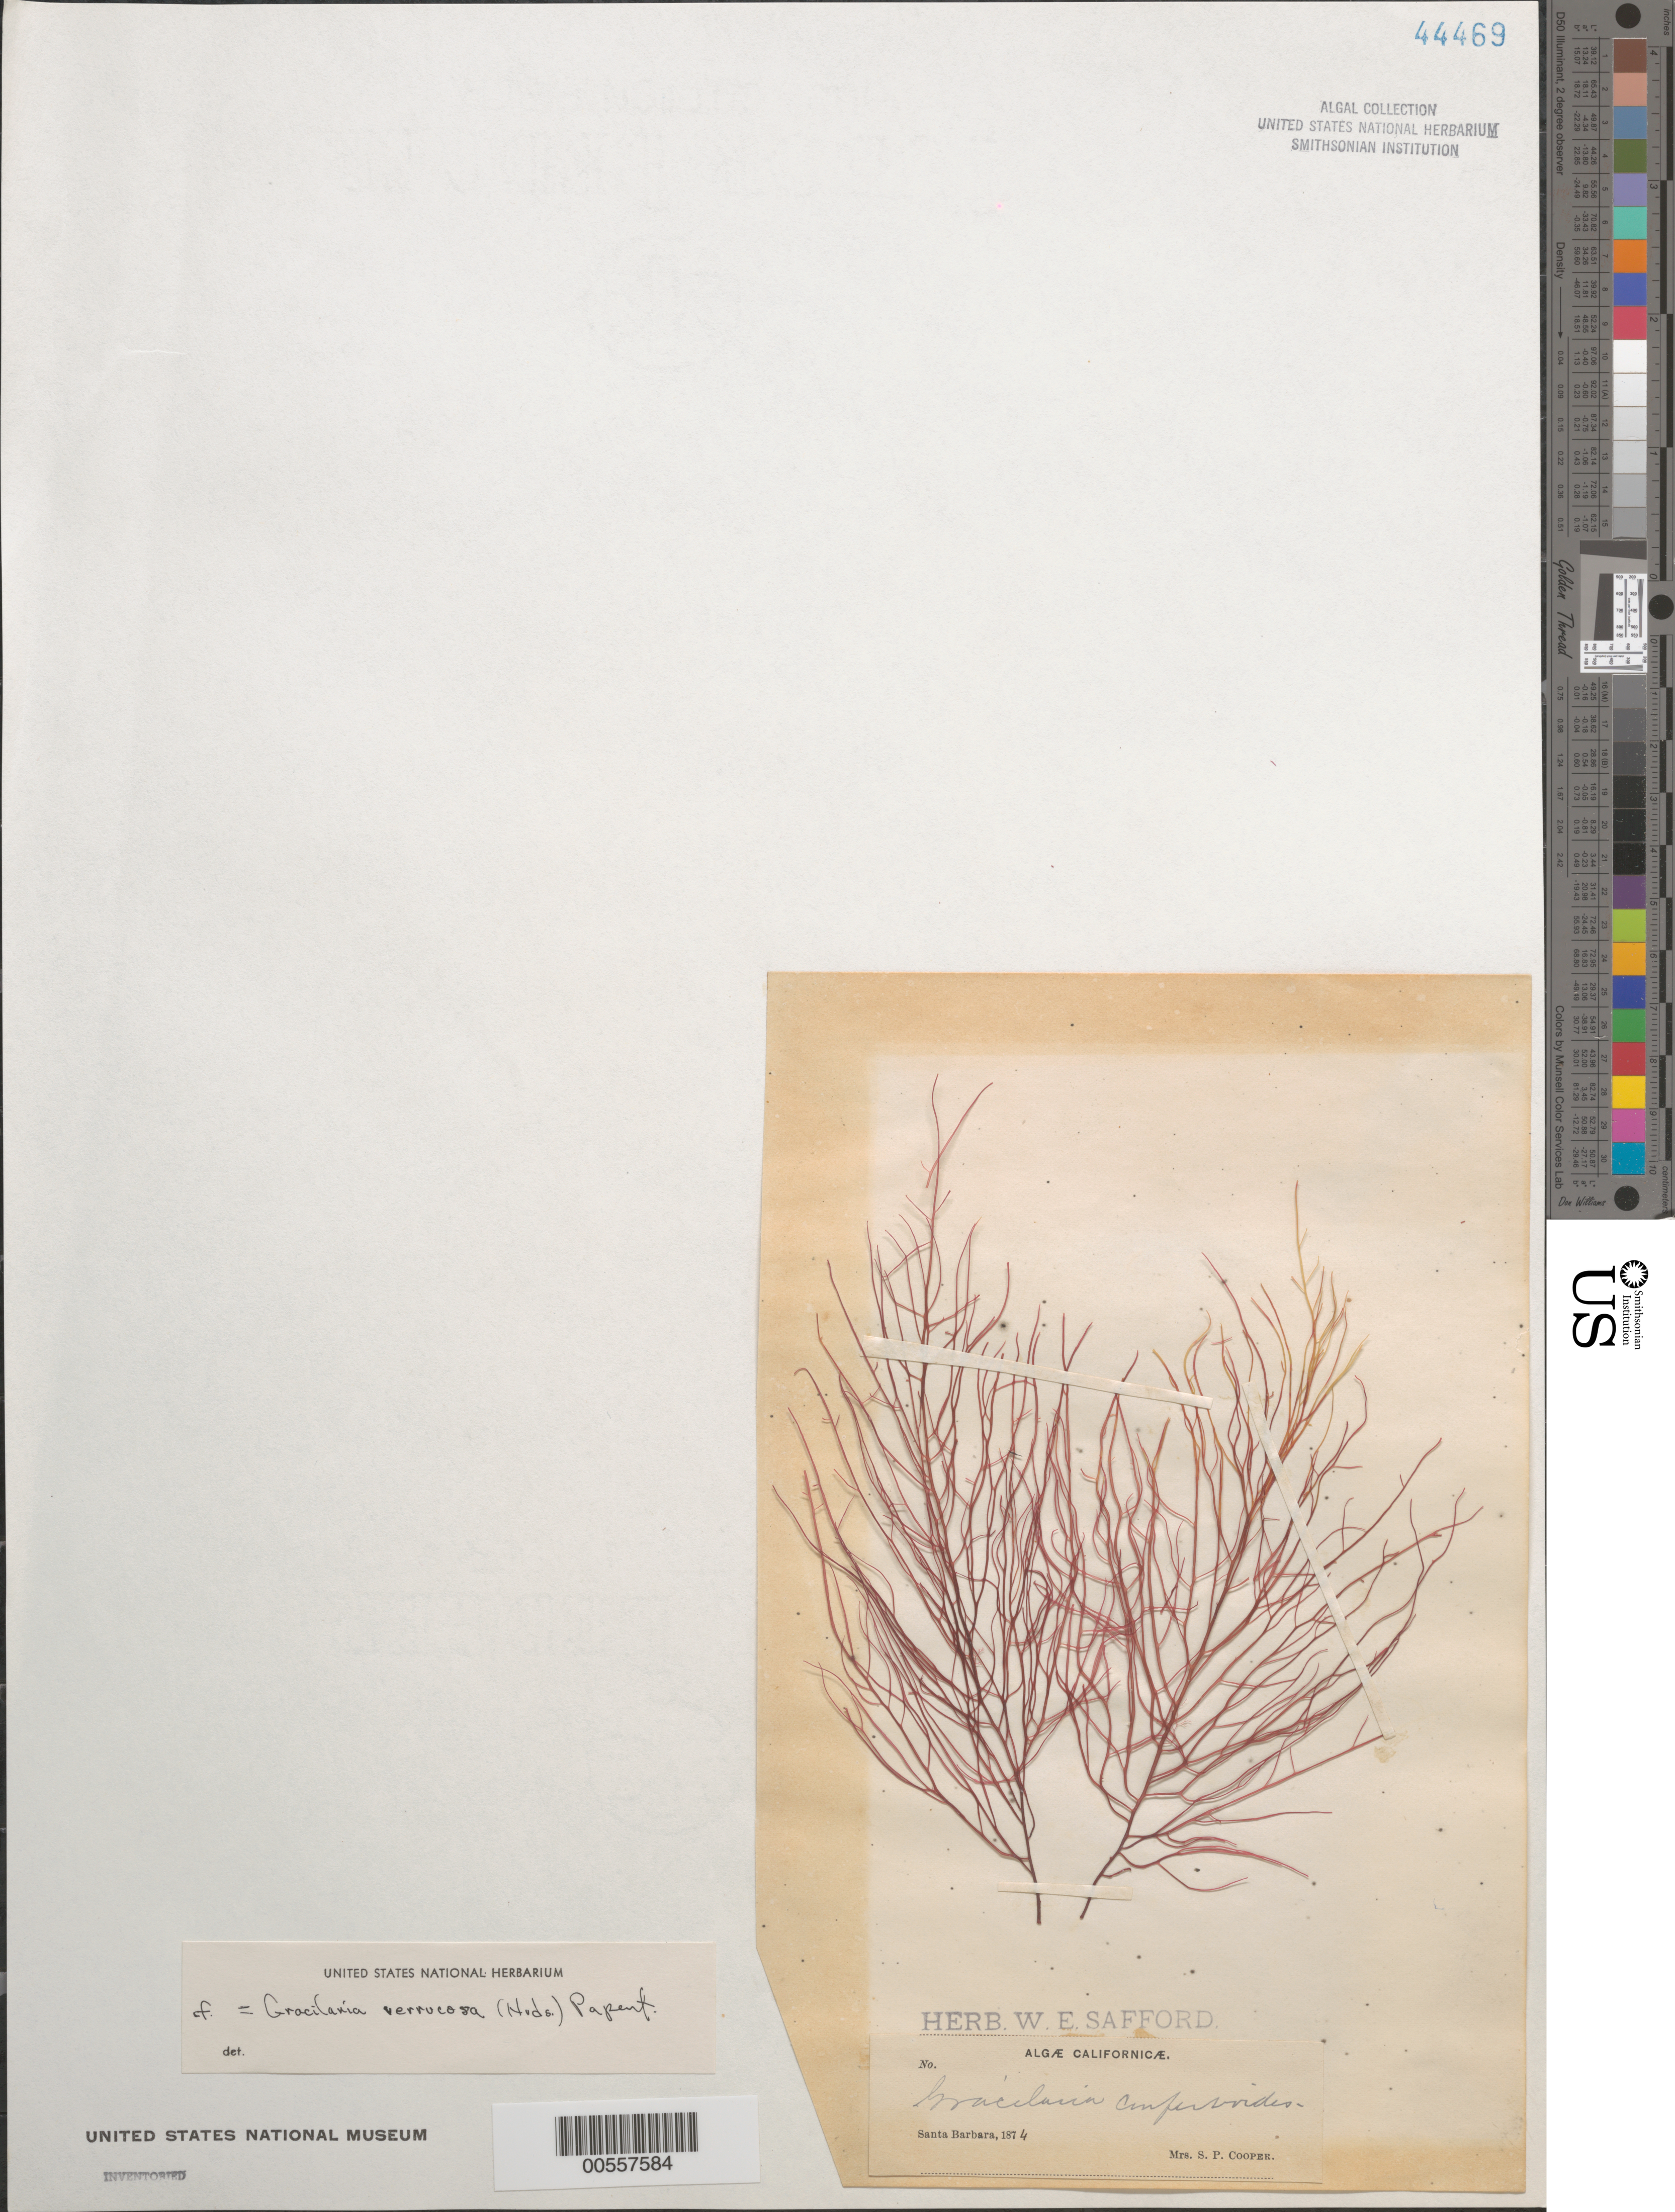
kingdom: Plantae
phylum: Rhodophyta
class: Florideophyceae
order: Gracilariales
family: Gracilariaceae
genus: Gracilariopsis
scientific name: Gracilariopsis longissima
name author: (S.G. Gmel.) Steentoft et al.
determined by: Algae name updating Project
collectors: S. Cooper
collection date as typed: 1874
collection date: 1874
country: United States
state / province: California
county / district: Santa Barbara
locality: Santa Barbara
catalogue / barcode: US 44469